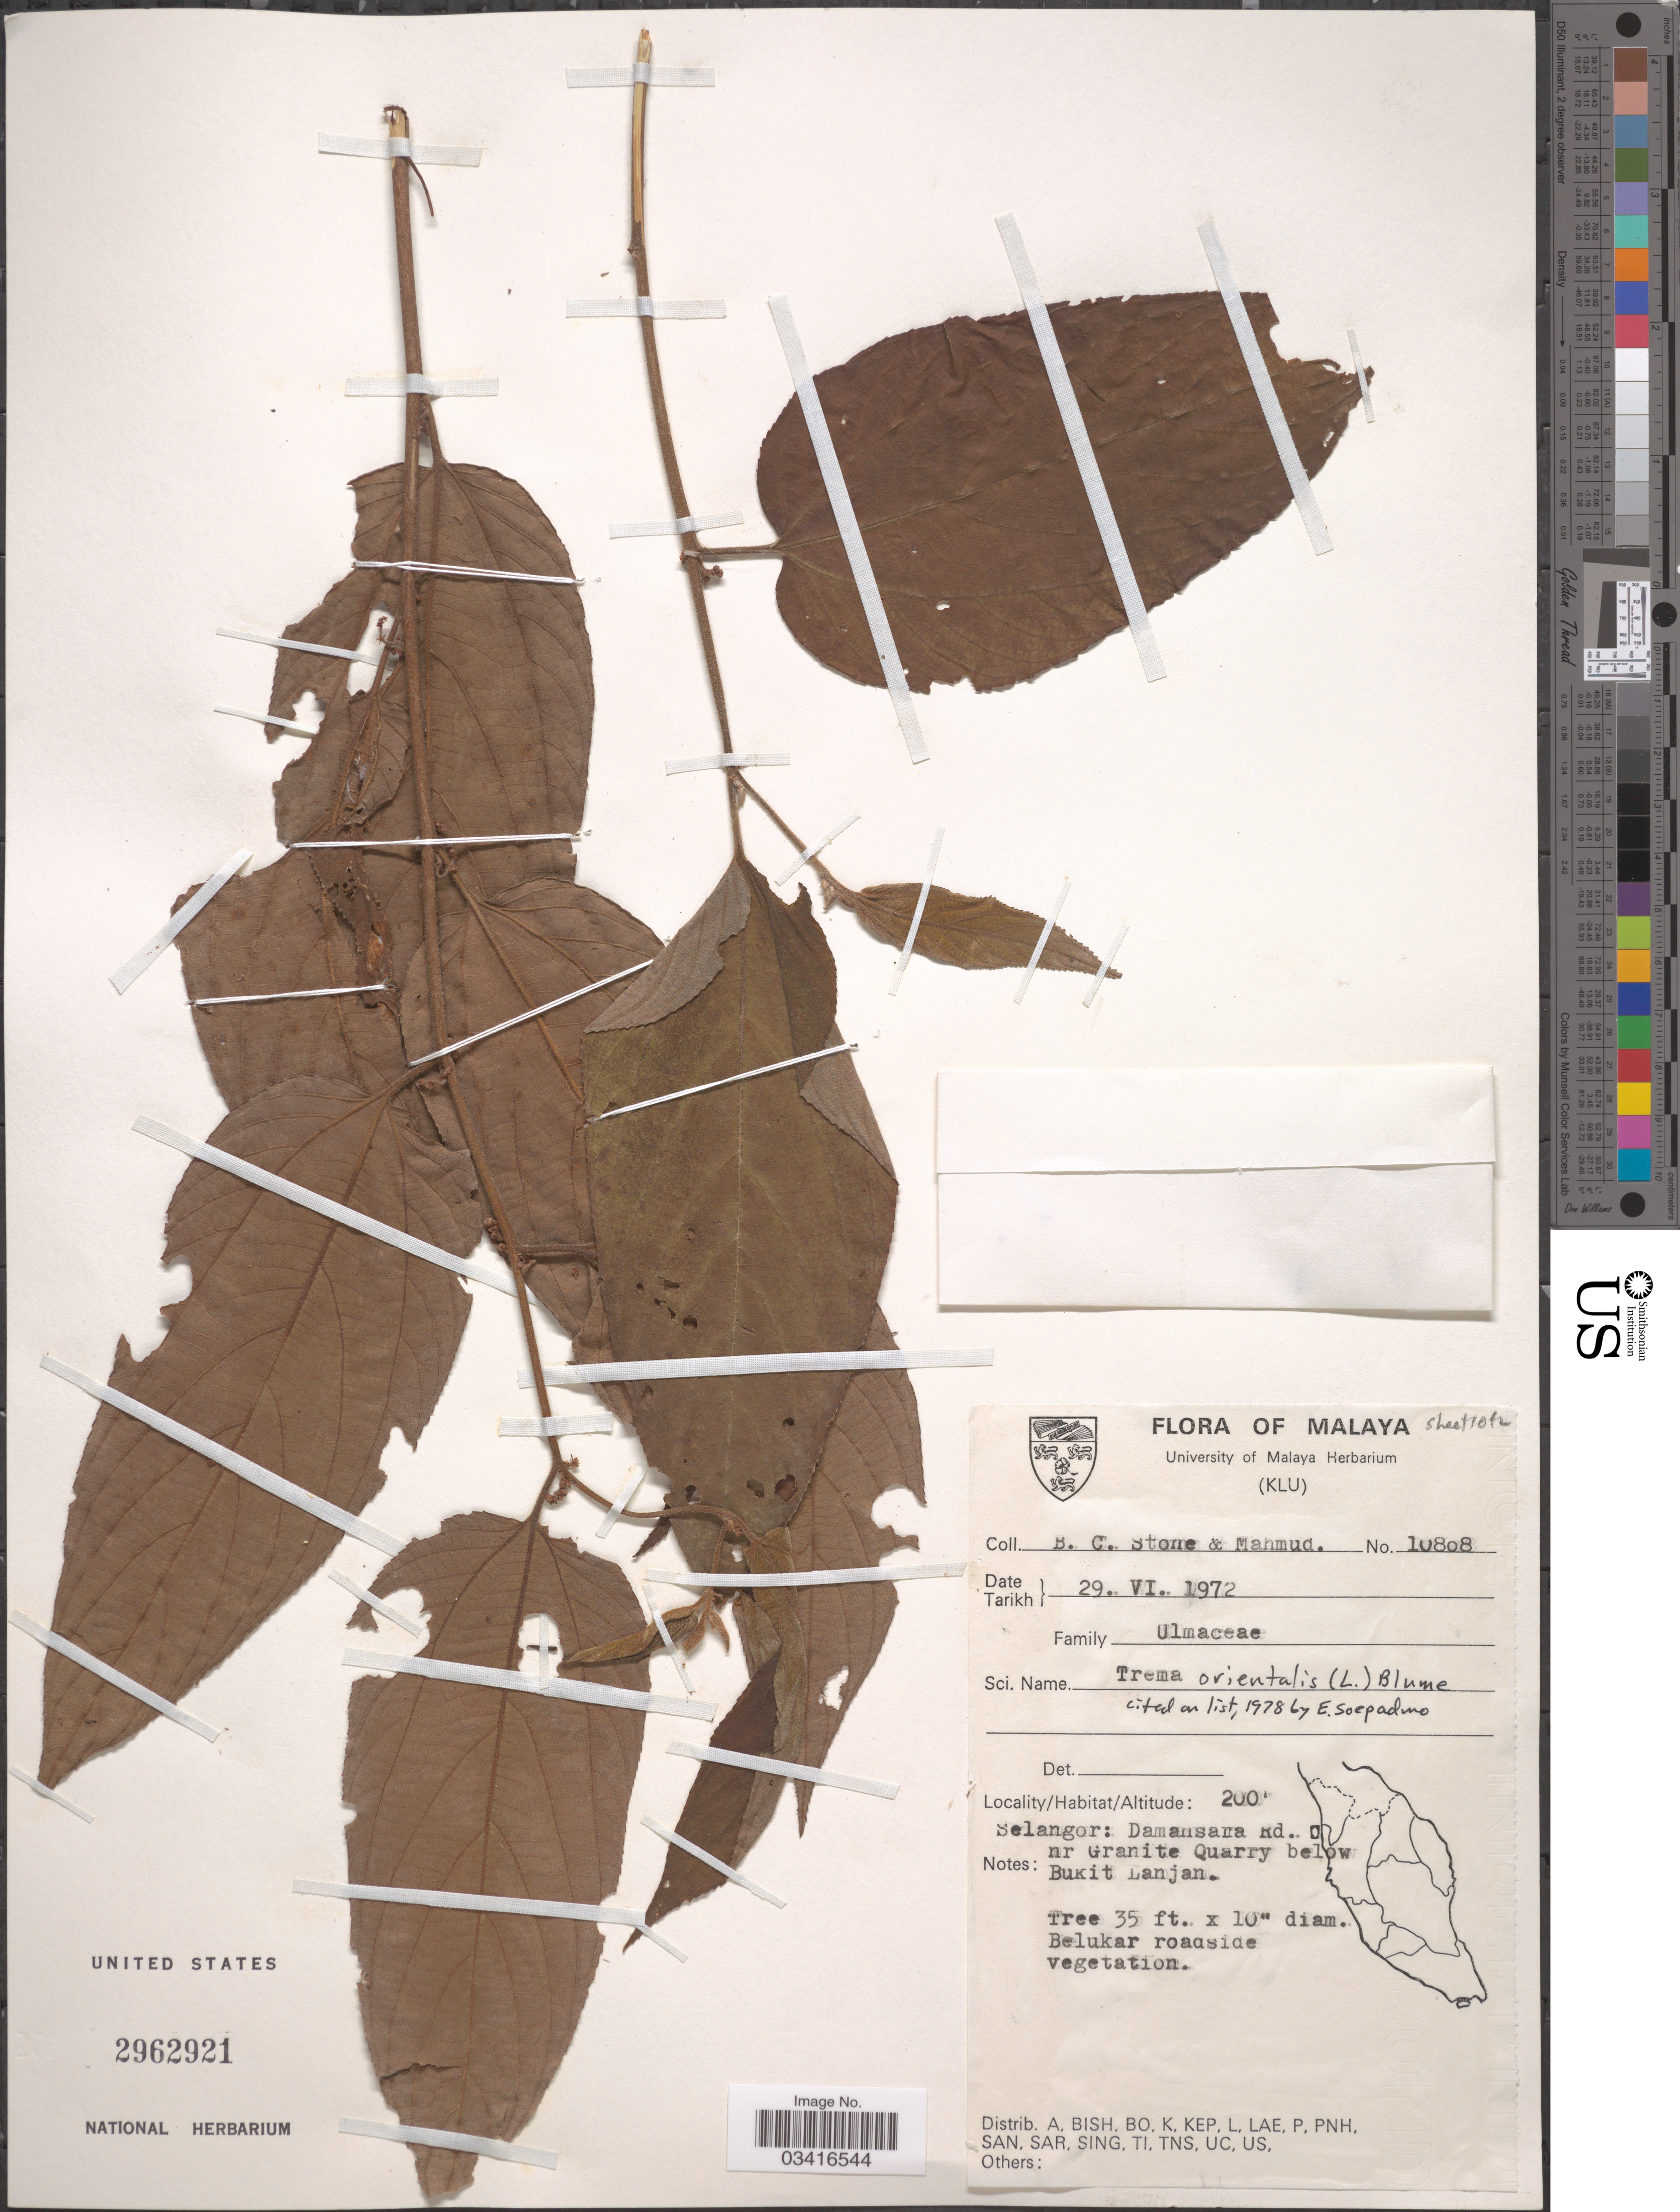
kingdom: Plantae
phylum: Tracheophyta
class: Magnoliopsida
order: Rosales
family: Cannabaceae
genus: Trema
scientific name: Trema orientale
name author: (L.) Blume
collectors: B. C. Stone & -. Mahmud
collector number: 10808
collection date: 1972-06-29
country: Malaysia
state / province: Selangor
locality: Malaya. Damansara Rd. nr Granite Quarry below Bukit Lanjan.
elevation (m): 61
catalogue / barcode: US 2962921